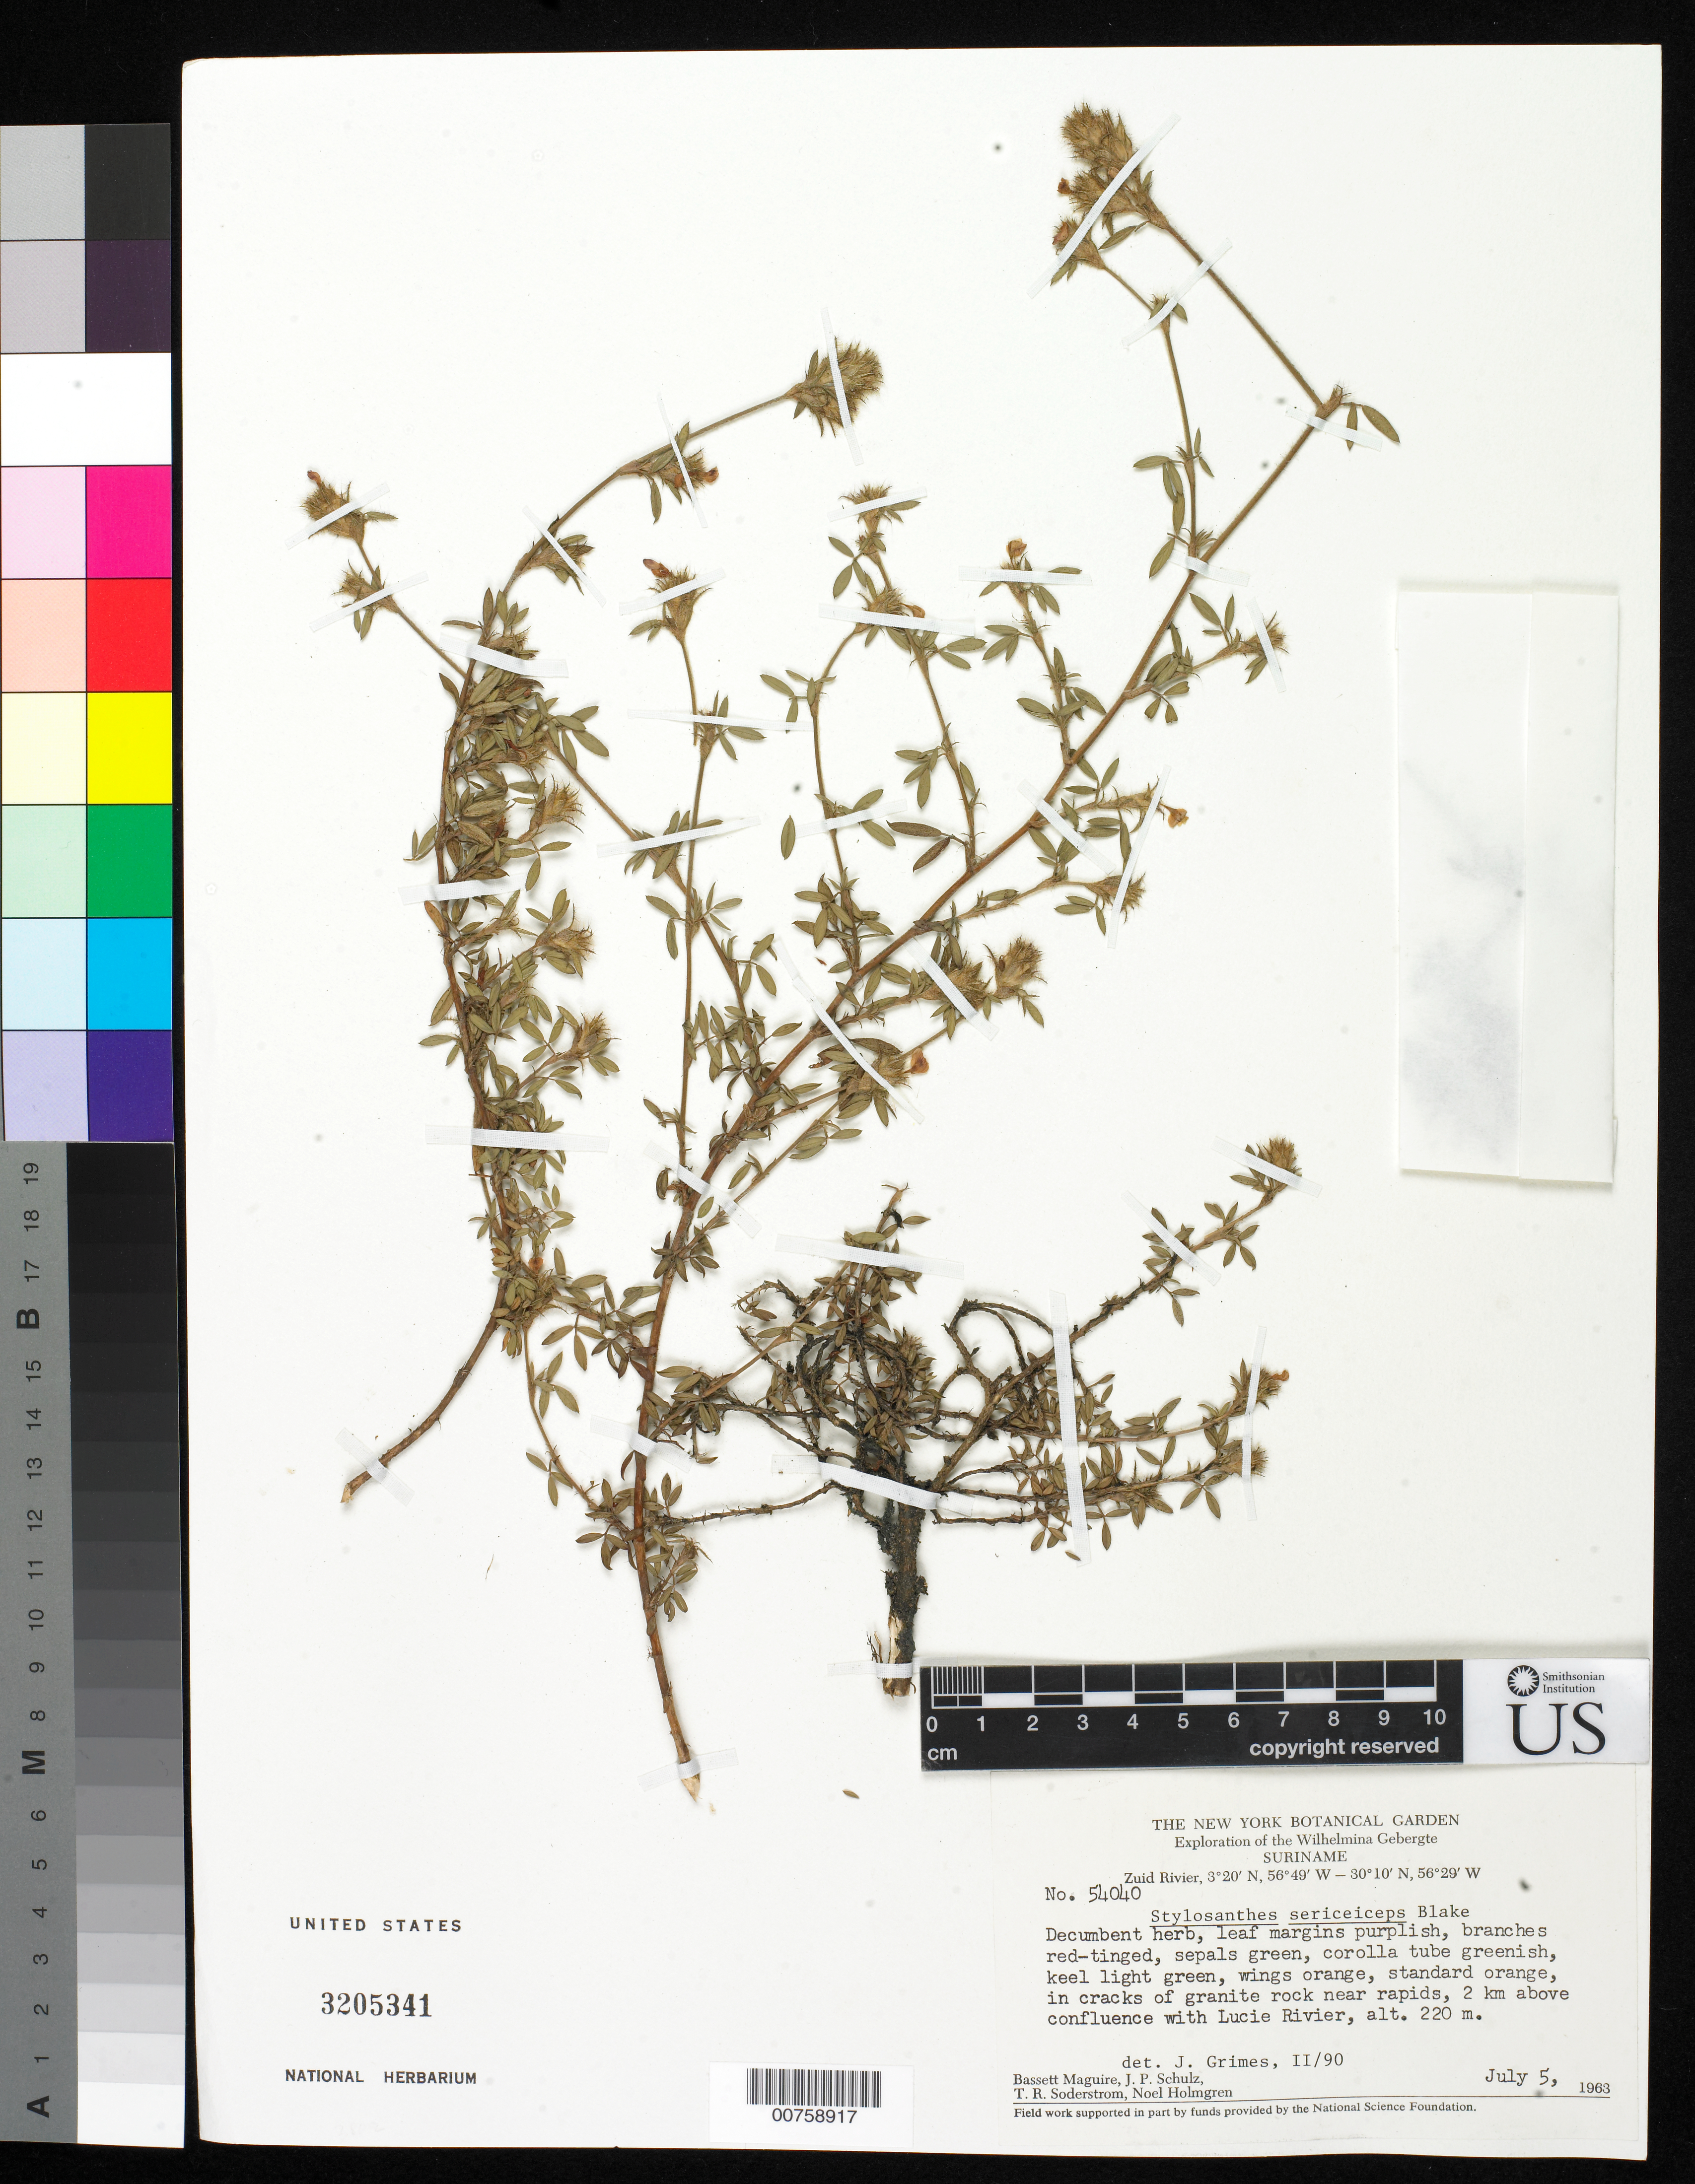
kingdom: Plantae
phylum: Tracheophyta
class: Magnoliopsida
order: Fabales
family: Fabaceae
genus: Stylosanthes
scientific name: Stylosanthes sericeiceps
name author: S.F. Blake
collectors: B. Maguire, J. P. Schulz, T. R. Soderstrom & N. H. Holmgren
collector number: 54040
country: Suriname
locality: Zuid River, Above the confluence with Lucie River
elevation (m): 220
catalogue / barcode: US 3205341